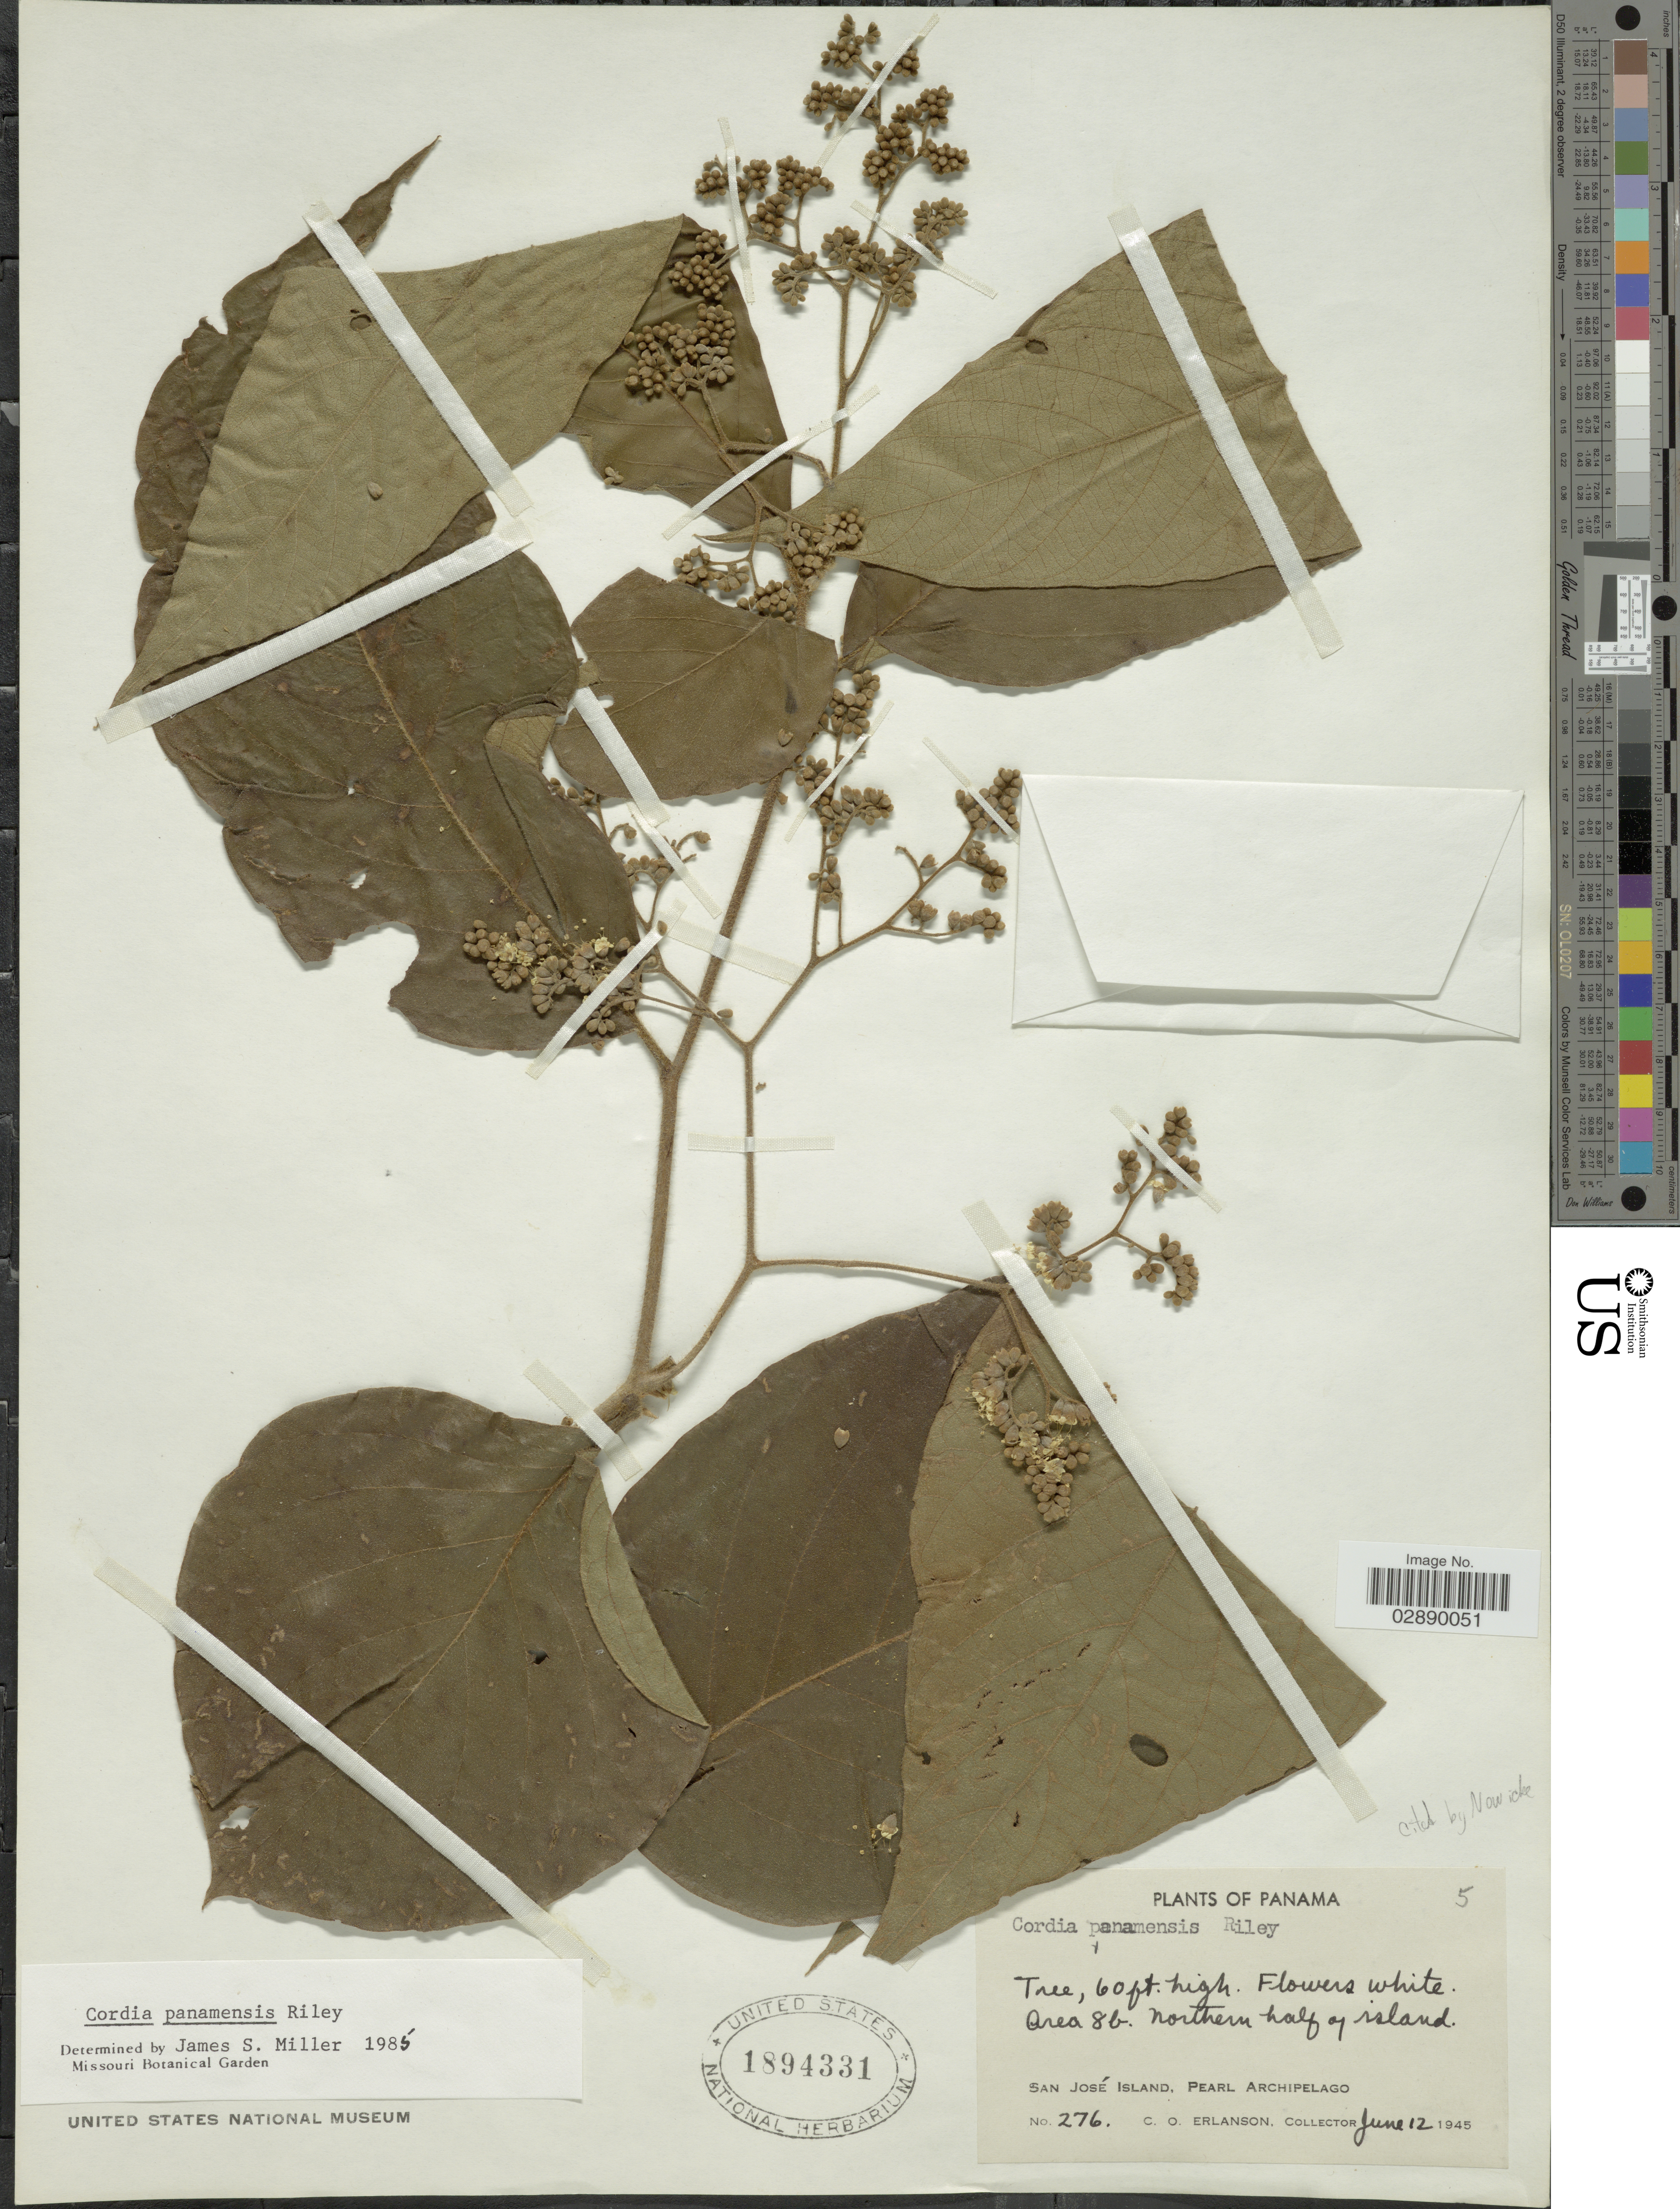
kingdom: Plantae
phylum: Tracheophyta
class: Magnoliopsida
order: Boraginales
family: Cordiaceae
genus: Cordia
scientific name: Cordia panamensis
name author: L. Riley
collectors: C. O. Erlanson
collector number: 276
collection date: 1945-06-12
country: Panama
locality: Northern half of island. San José Island, Pearl Archipelago.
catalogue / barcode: US 1894331